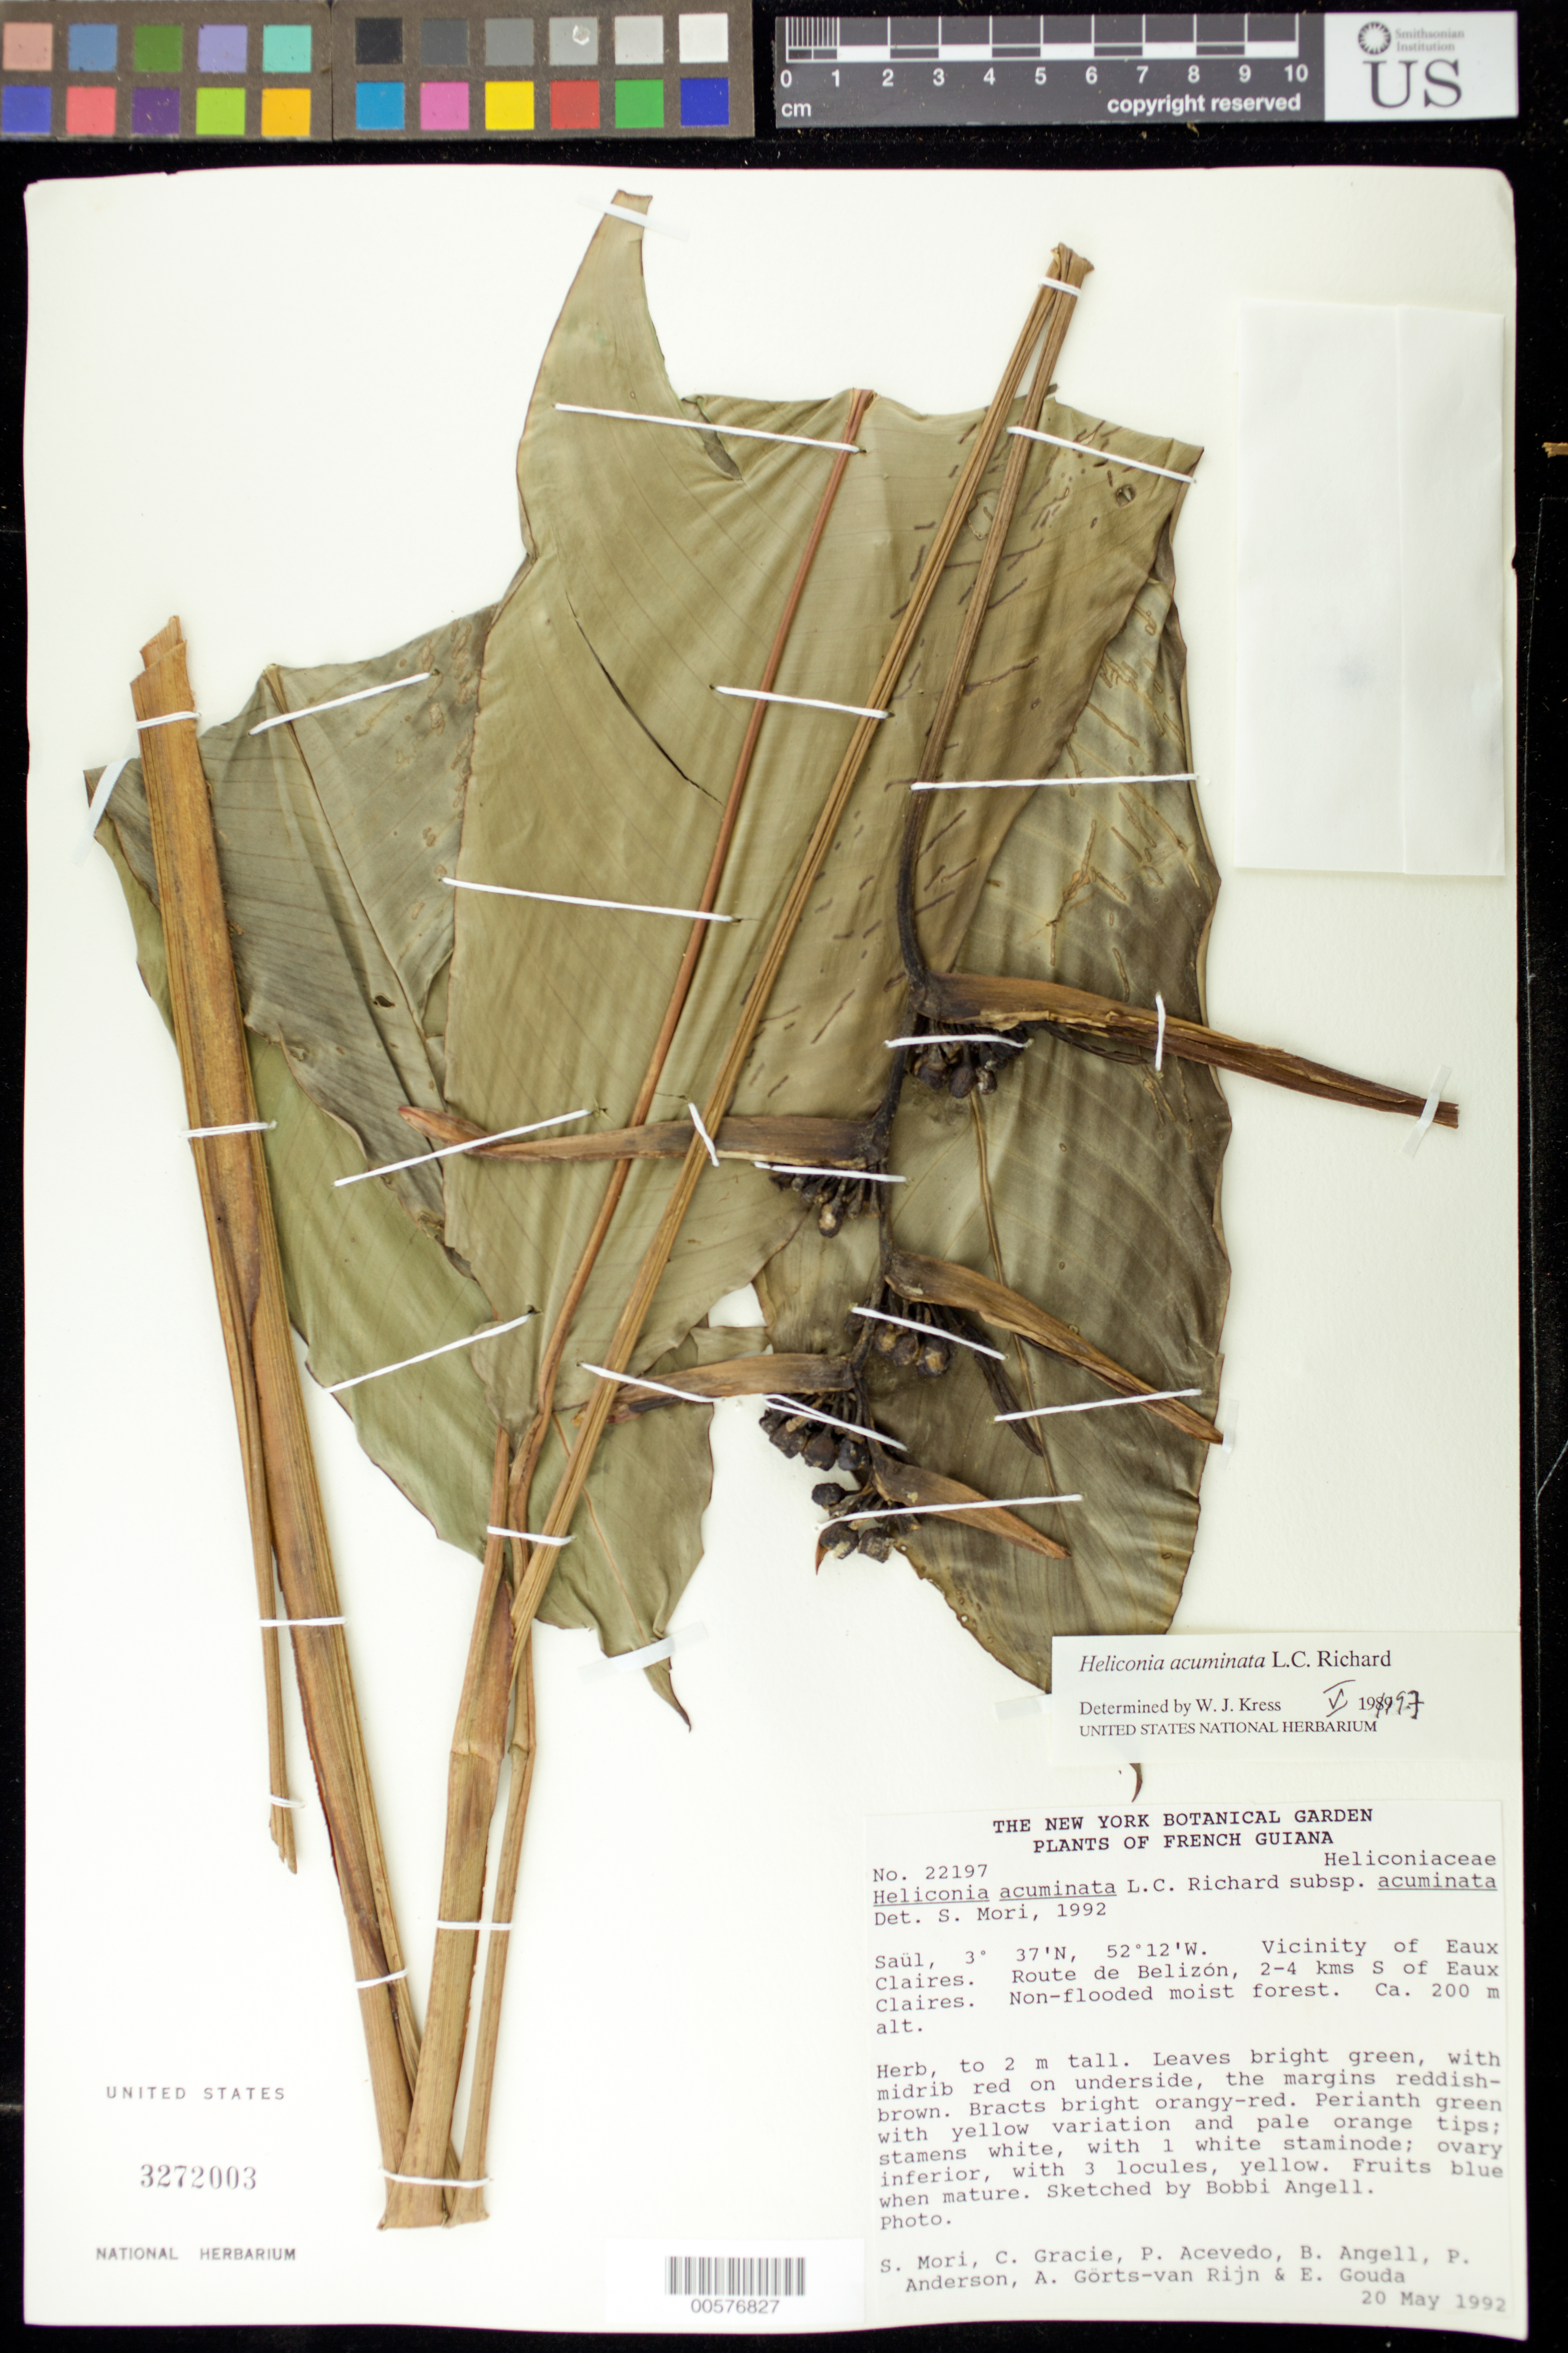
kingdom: Plantae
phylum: Tracheophyta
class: Liliopsida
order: Zingiberales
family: Heliconiaceae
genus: Heliconia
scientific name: Heliconia acuminata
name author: A. Rich.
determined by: Kress, W. J., (US), Smithsonian Institution - National Museum of Natural History (UNITED STATES)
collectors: S. Mori, C. A. Gracie, P. Acevedo-Rodr., Bobbi Angell & P. Anderson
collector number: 22197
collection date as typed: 20-May-92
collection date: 1992-05-20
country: French Guiana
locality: Saül, near Eaux Claires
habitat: Non-flooded moist forest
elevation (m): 200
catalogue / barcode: US 3272003